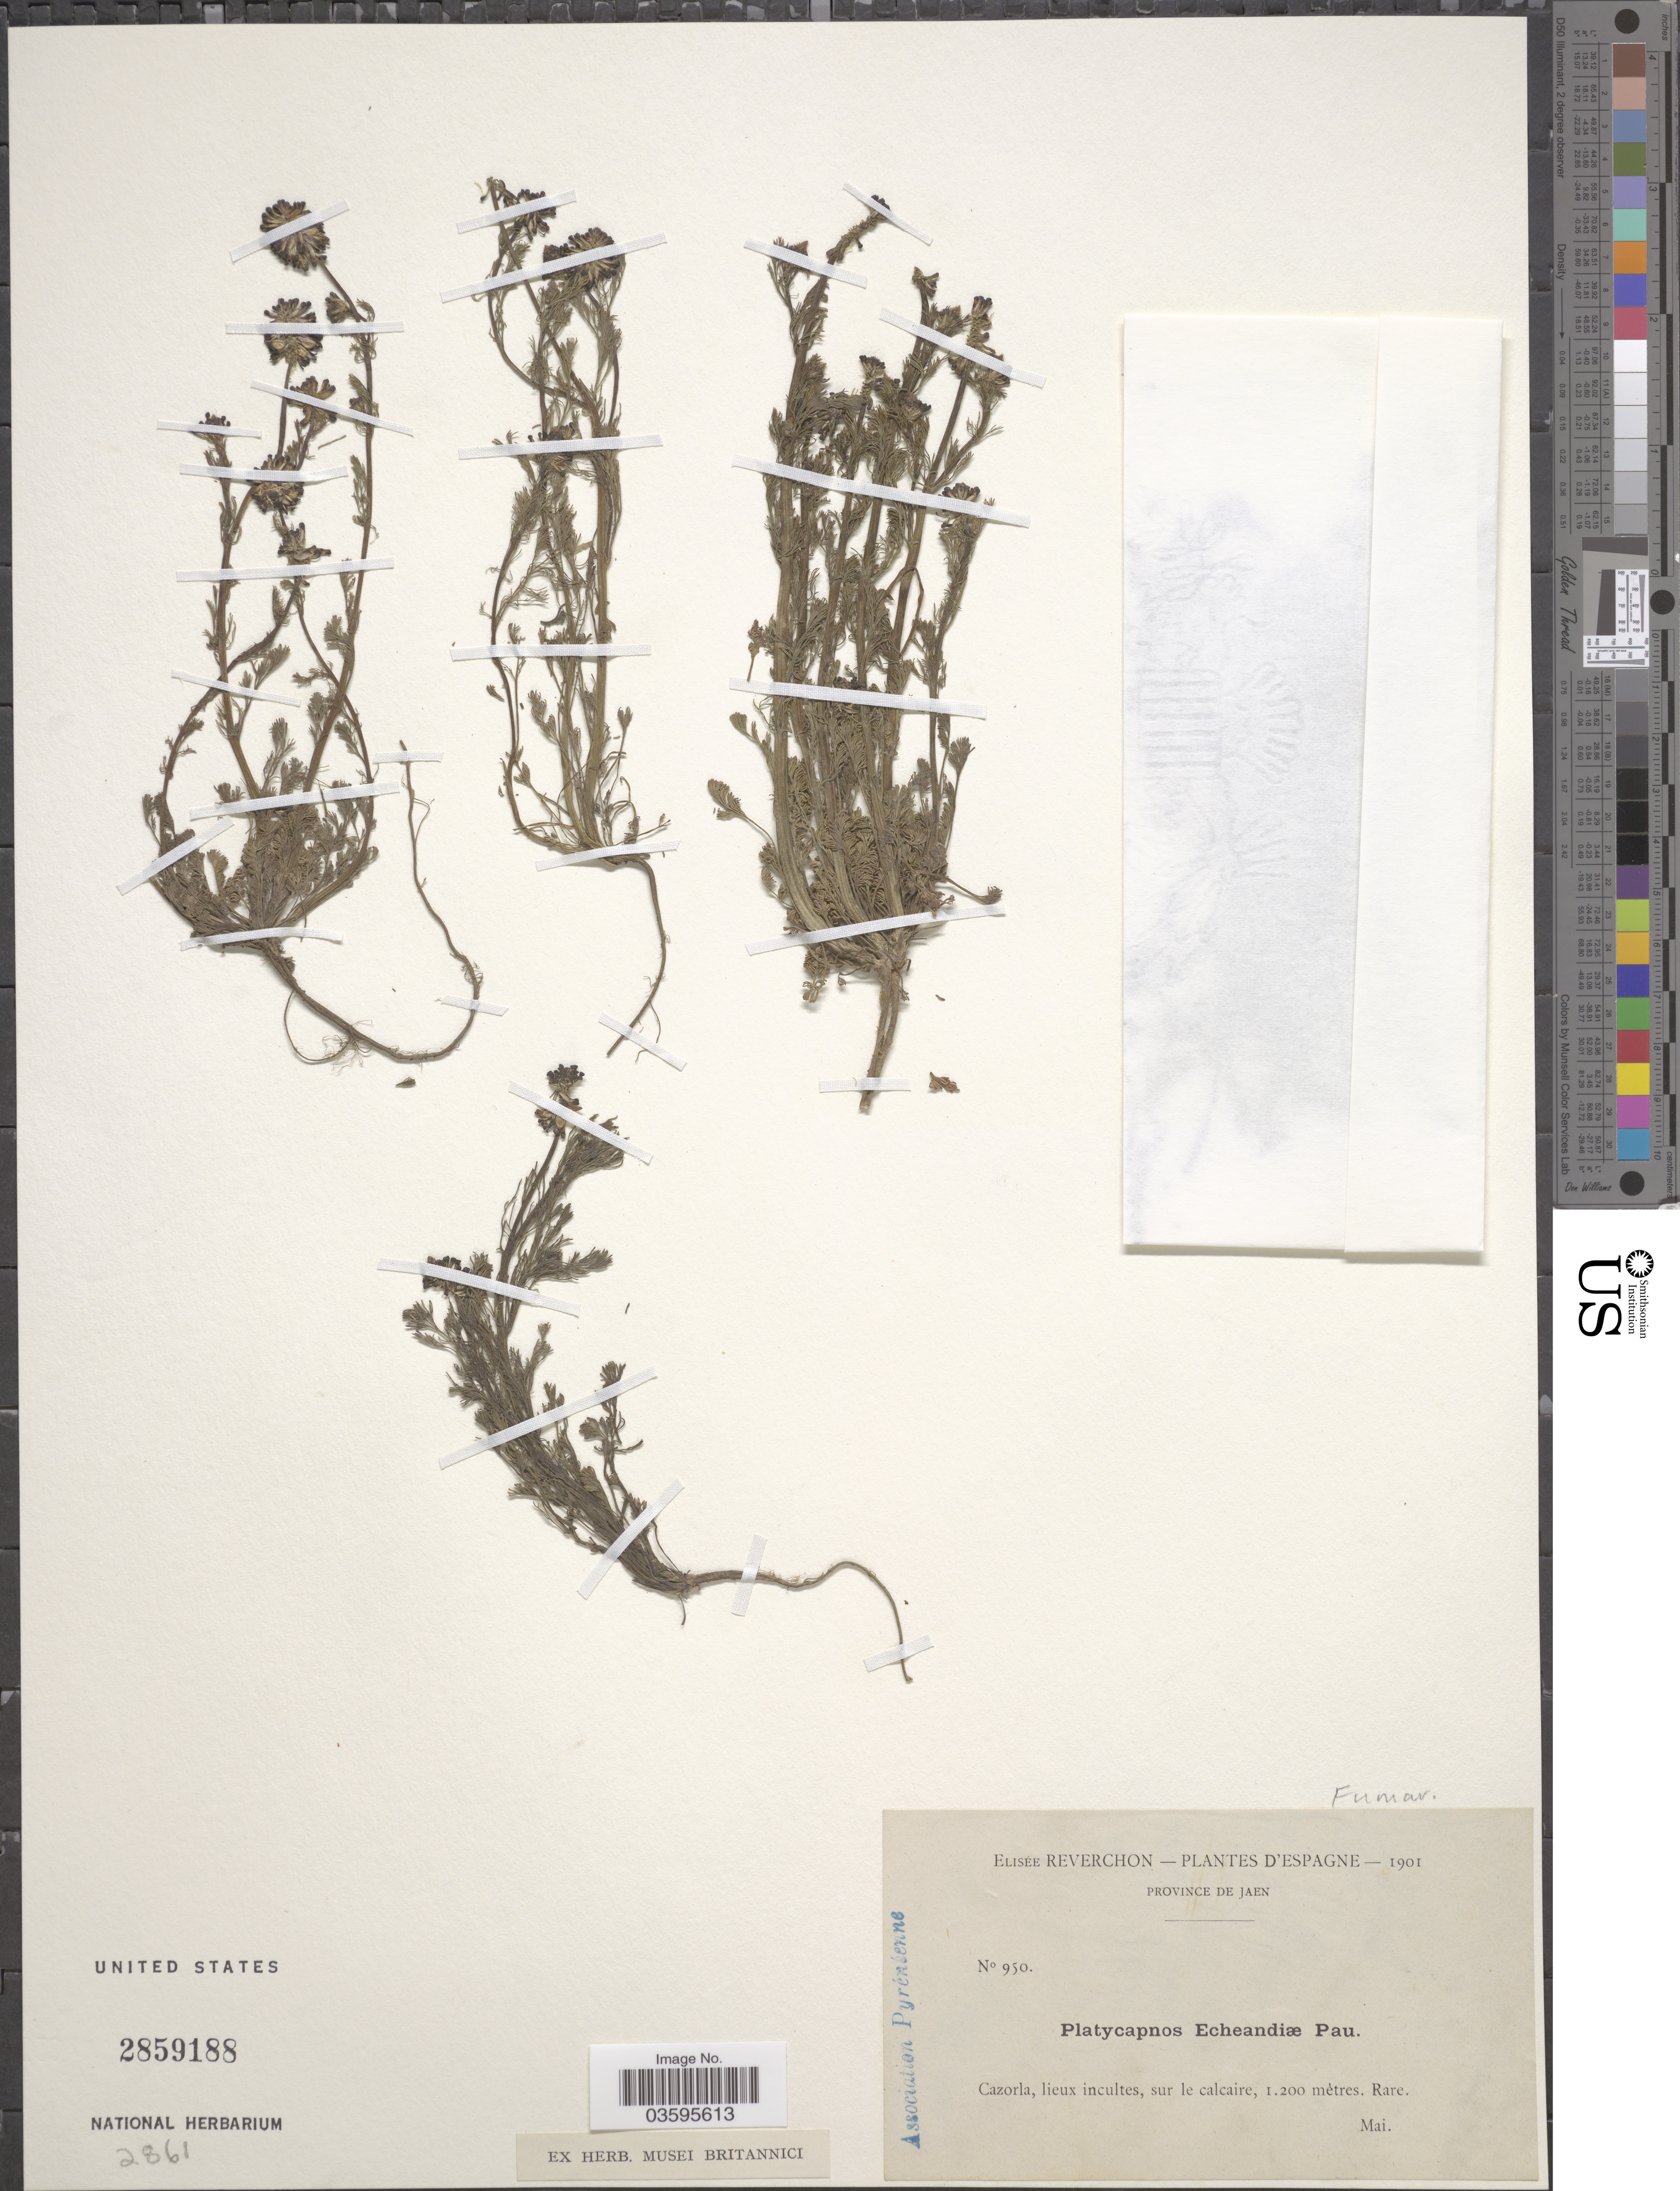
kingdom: Plantae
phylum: Tracheophyta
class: Magnoliopsida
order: Ranunculales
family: Papaveraceae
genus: Platycapnos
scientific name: Platycapnos echeandiae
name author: Pau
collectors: E. Reverchon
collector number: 950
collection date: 1901-05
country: Spain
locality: D'Espagne. Province de Jaen. Cazorla, lieux incultes, sur le calcaire.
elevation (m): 1200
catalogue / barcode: US 2859188